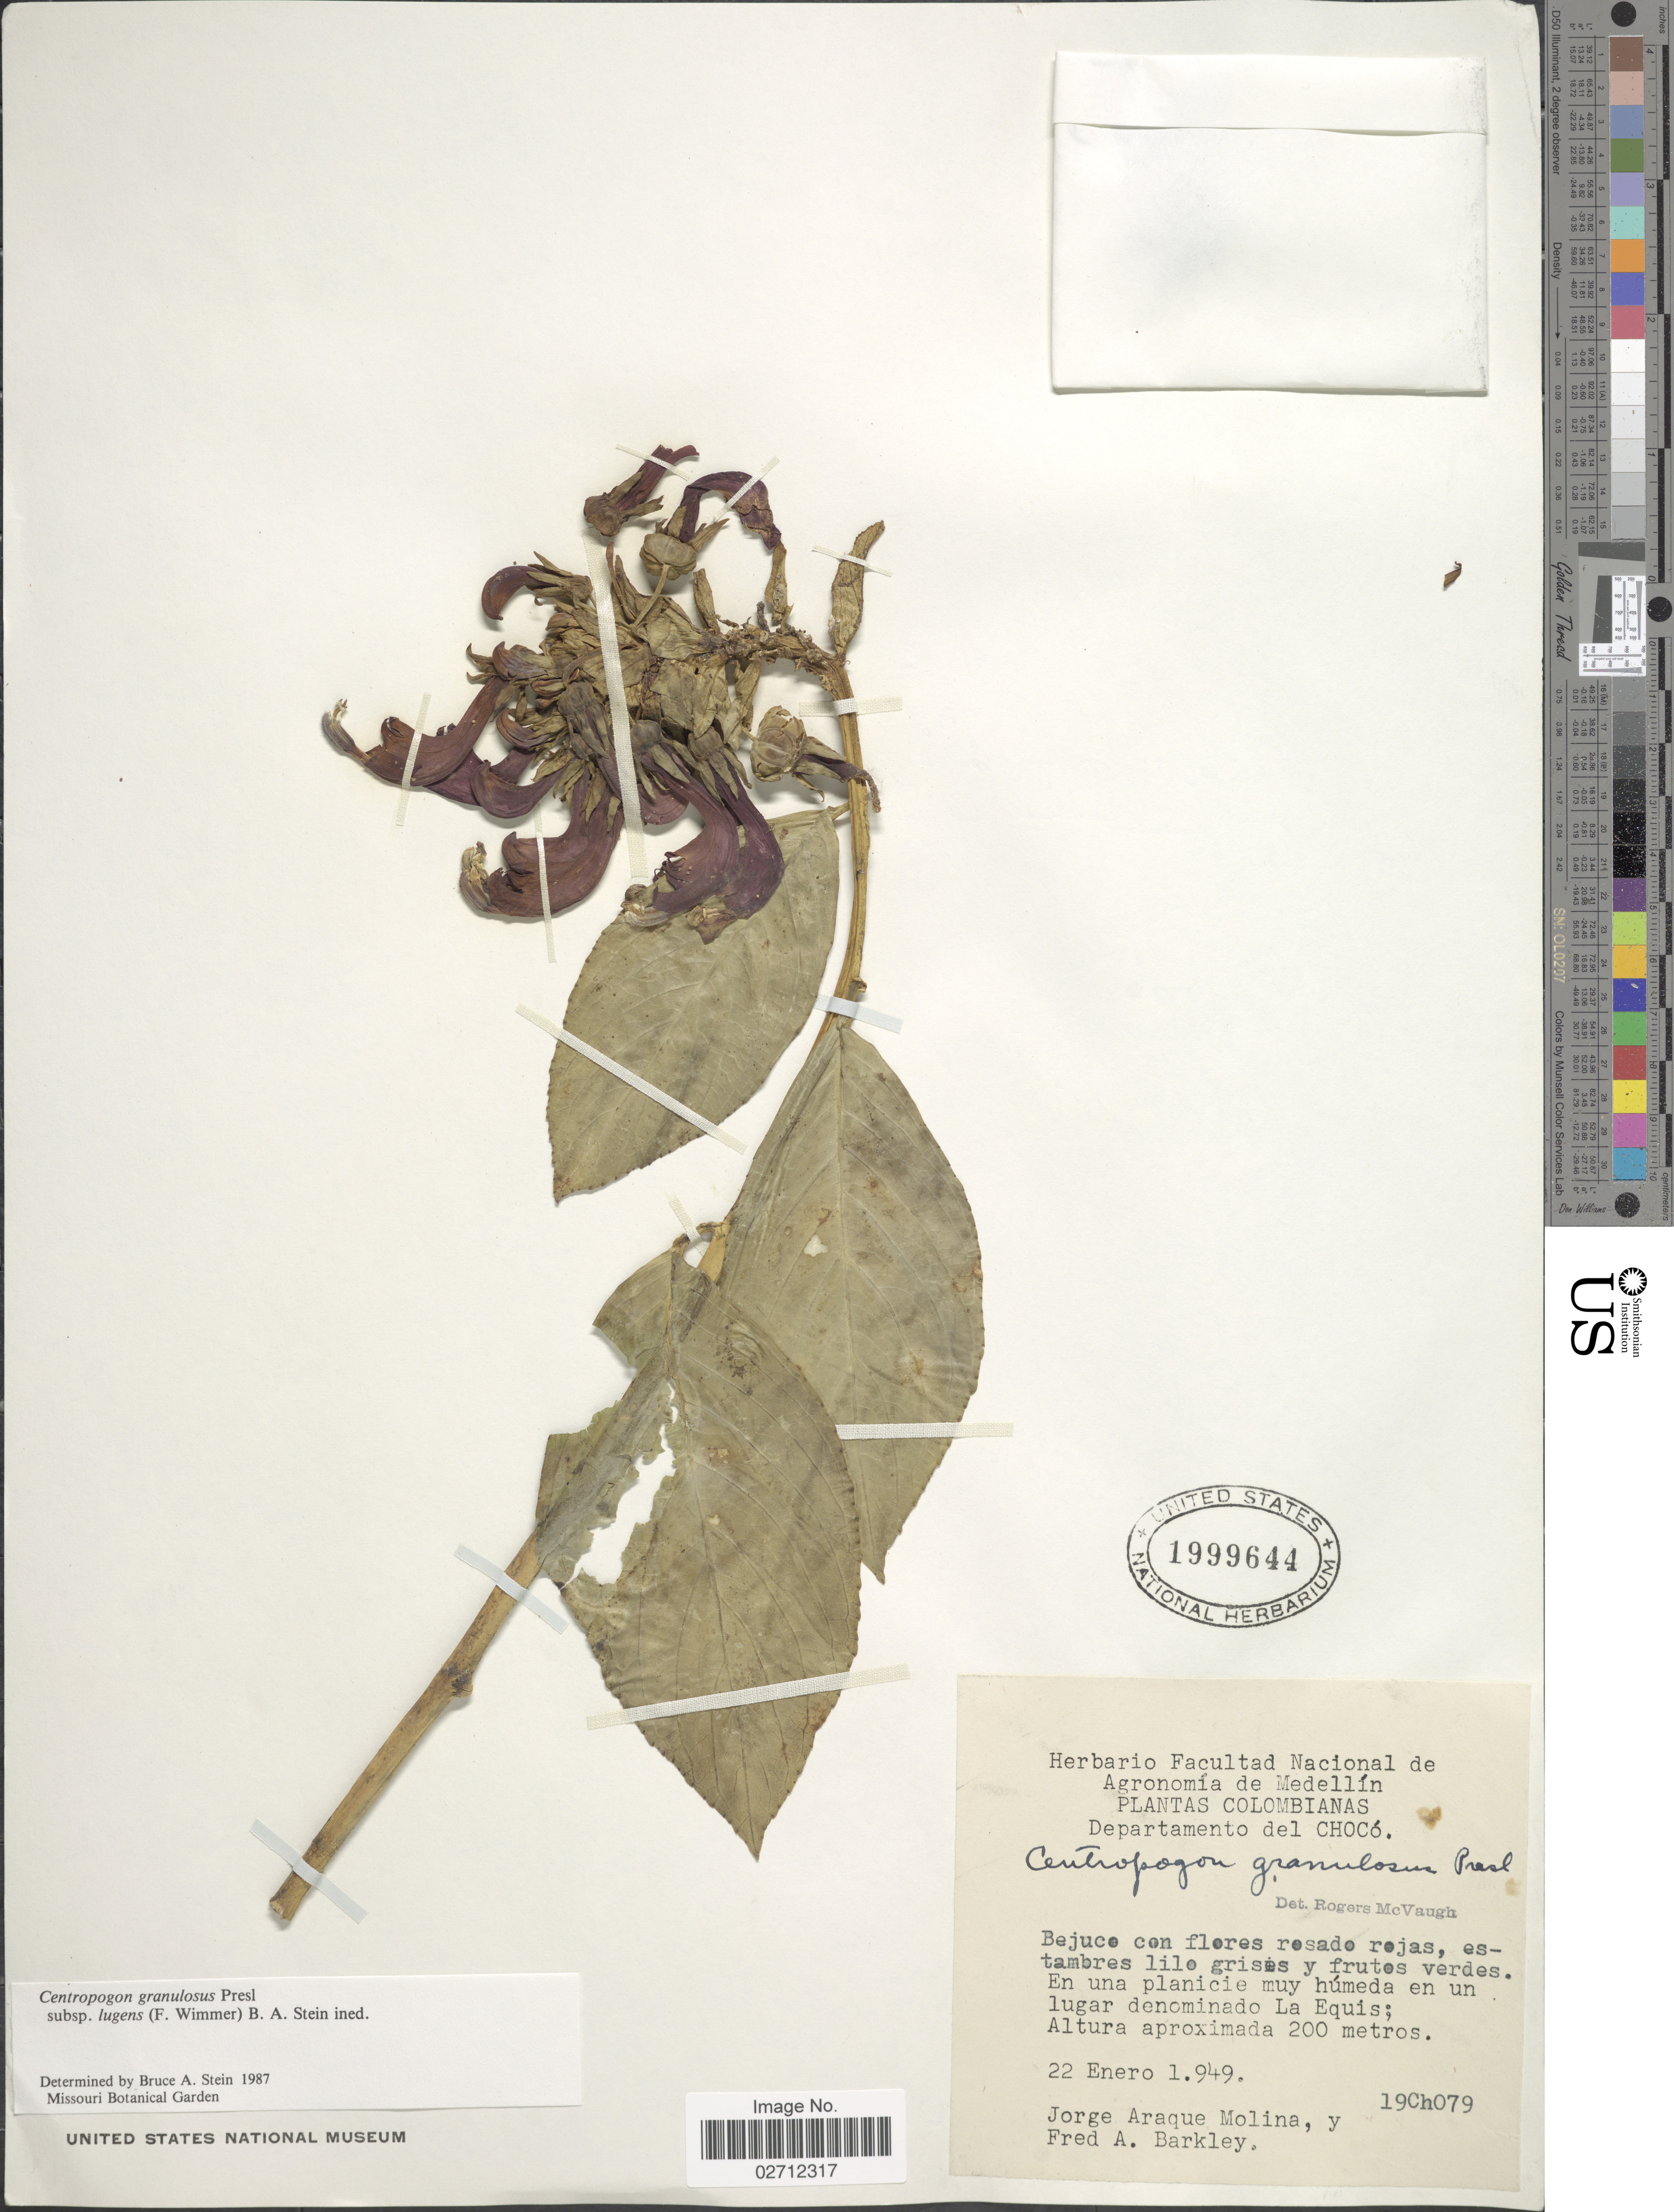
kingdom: Plantae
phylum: Tracheophyta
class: Magnoliopsida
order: Asterales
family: Campanulaceae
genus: Centropogon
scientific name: Centropogon granulosus subsp. lugens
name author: B.A. Stein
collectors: J. Araque Molina & F. A. Barkley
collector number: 19Ch079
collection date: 1949-01-22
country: Colombia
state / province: Chocó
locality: Departamento del Chocó, En una planicie muy húmedas en un lugar denominado La Equis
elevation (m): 200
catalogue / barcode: US 1999644